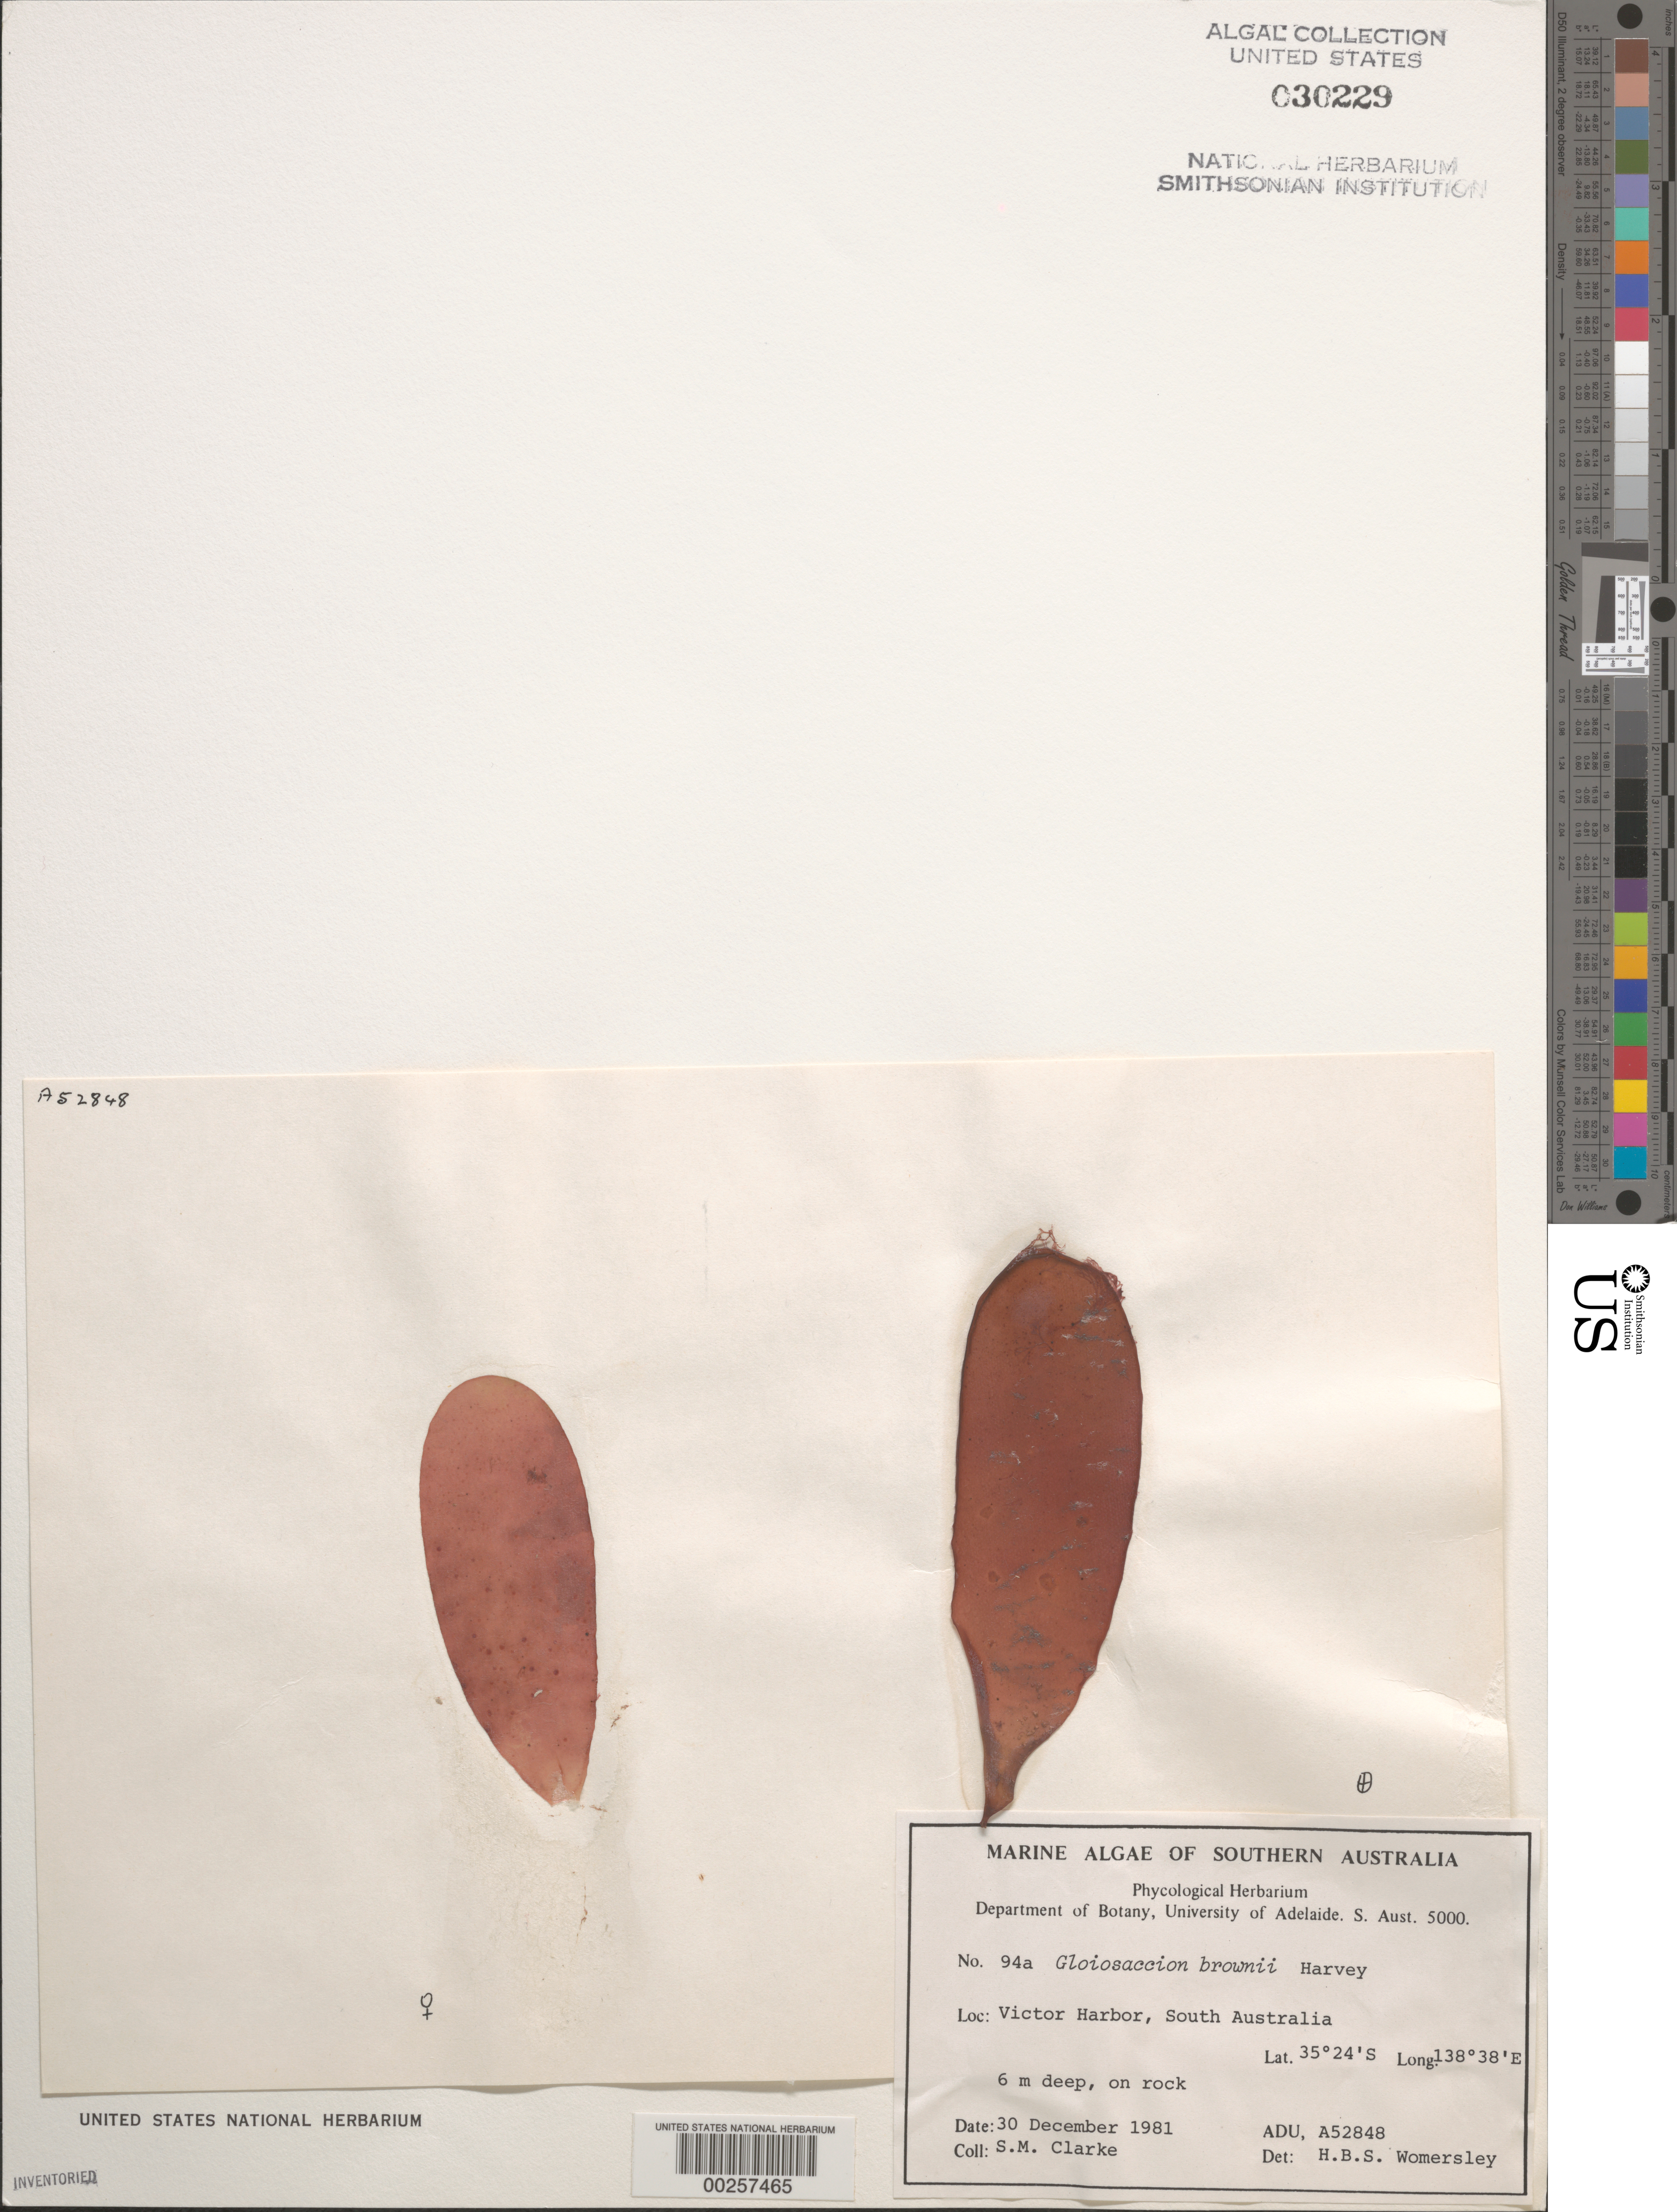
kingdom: Plantae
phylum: Rhodophyta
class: Florideophyceae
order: Rhodymeniales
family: Rhodymeniaceae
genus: Chrysymenia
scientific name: Chrysymenia brownii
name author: (Harv.) De Toni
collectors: S. M. Clarke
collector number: ADU A52848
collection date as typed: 30 Dec 1981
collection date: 1981-12-30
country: Australia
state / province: South Australia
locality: Victor Harbor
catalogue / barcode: US 30229